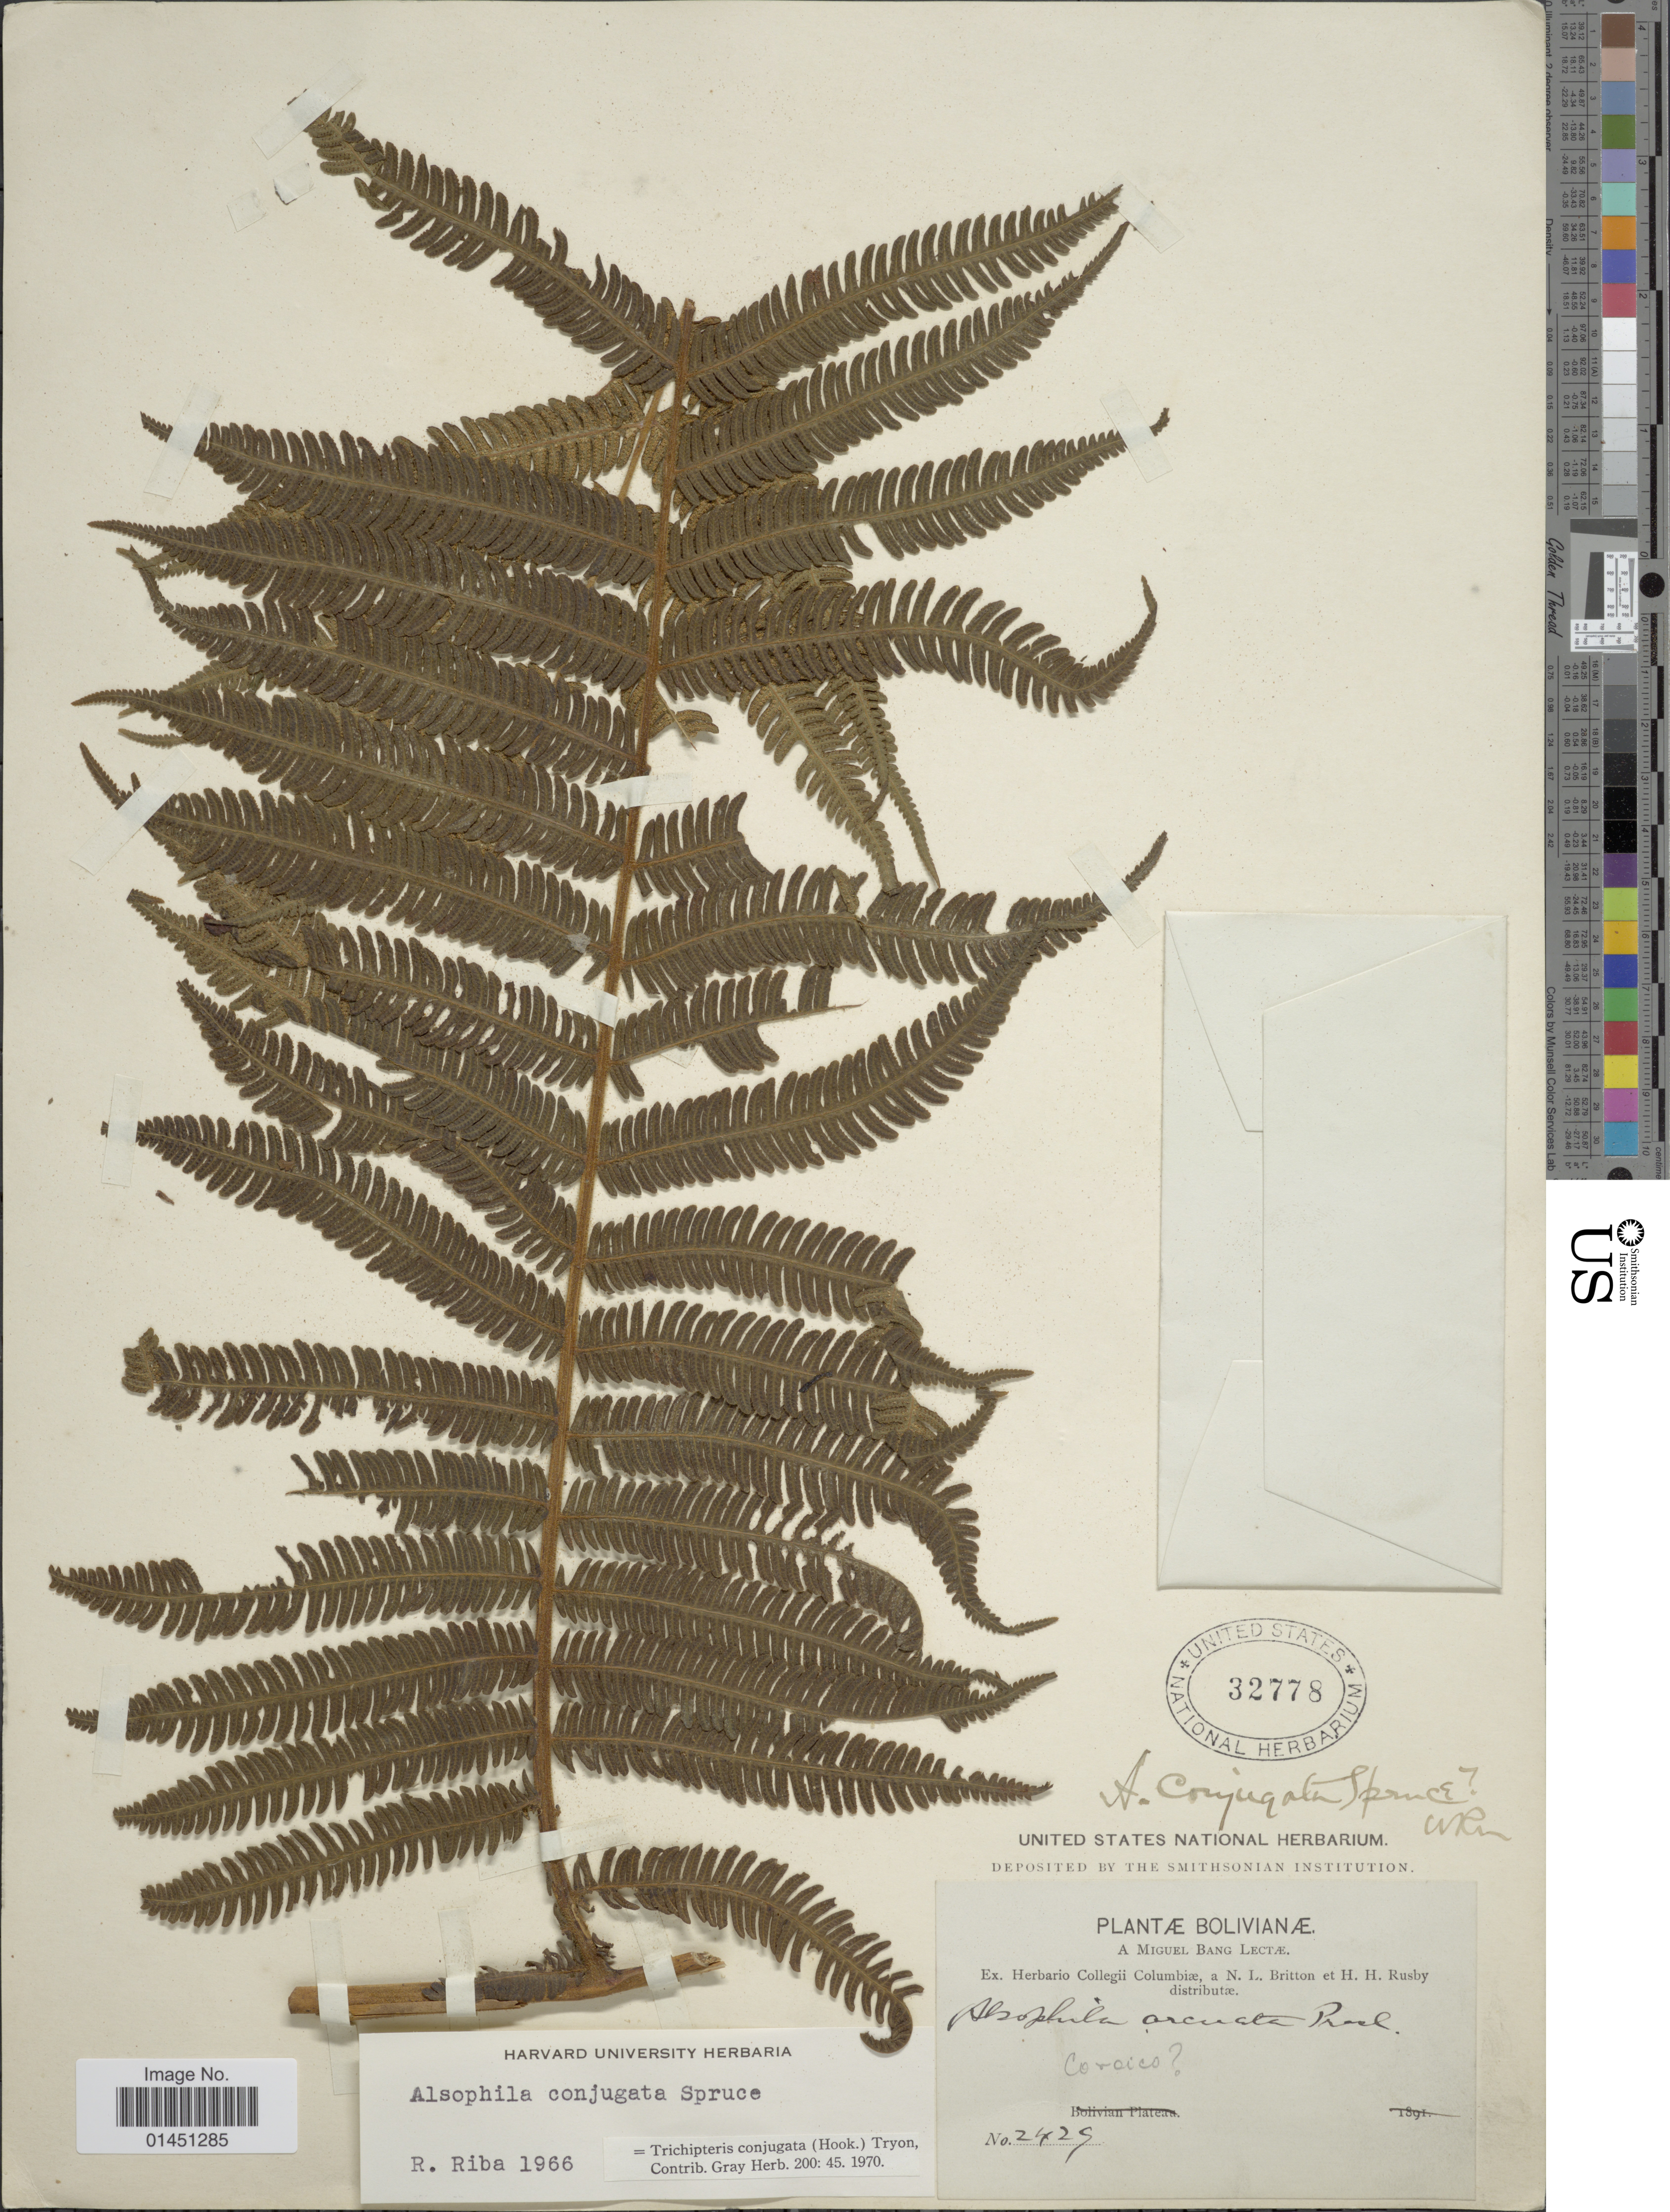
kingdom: Plantae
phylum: Tracheophyta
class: Polypodiopsida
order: Cyatheales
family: Cyatheaceae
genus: Cyathea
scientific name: Cyathea conjugata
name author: (Hook.) Domin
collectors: M. Bang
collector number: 2429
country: Bolivia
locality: Coroico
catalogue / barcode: US 32778